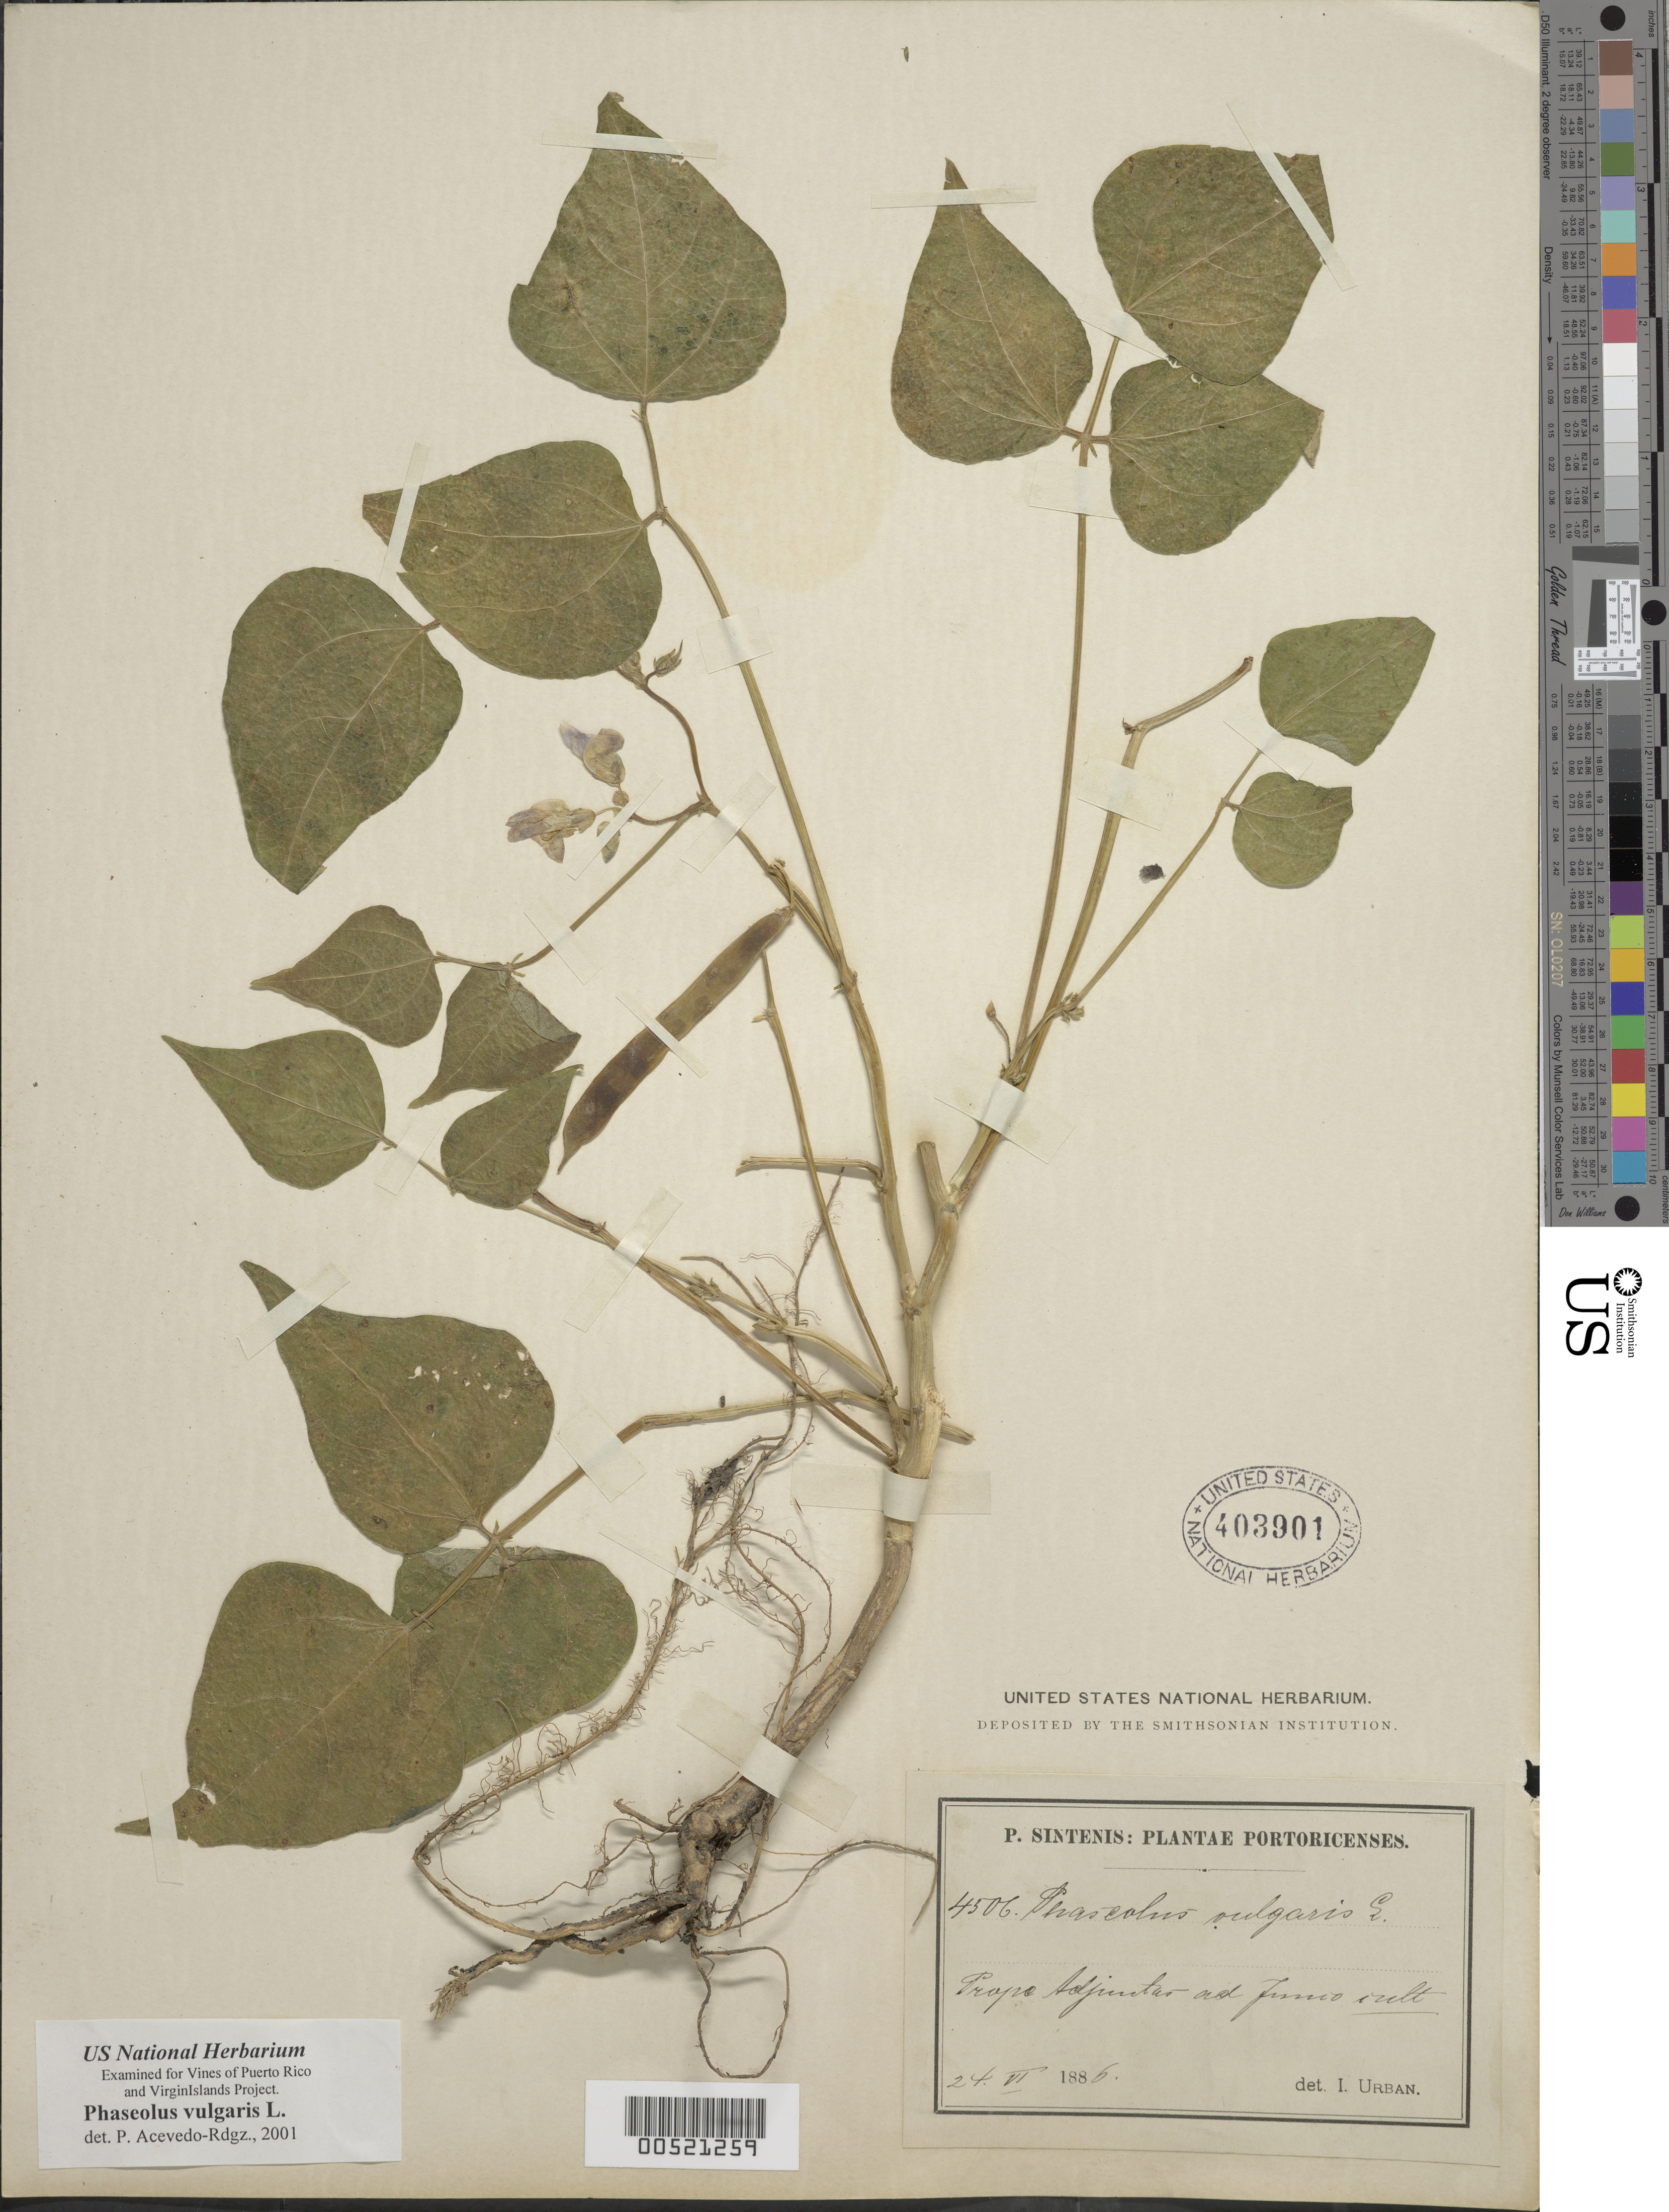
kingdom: Plantae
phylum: Tracheophyta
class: Magnoliopsida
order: Fabales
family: Fabaceae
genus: Phaseolus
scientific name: Phaseolus vulgaris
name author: L.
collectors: P. Sintenis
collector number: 4506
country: Puerto Rico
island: Greater Antilles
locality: Adjuntas, cultivated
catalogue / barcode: US 403901